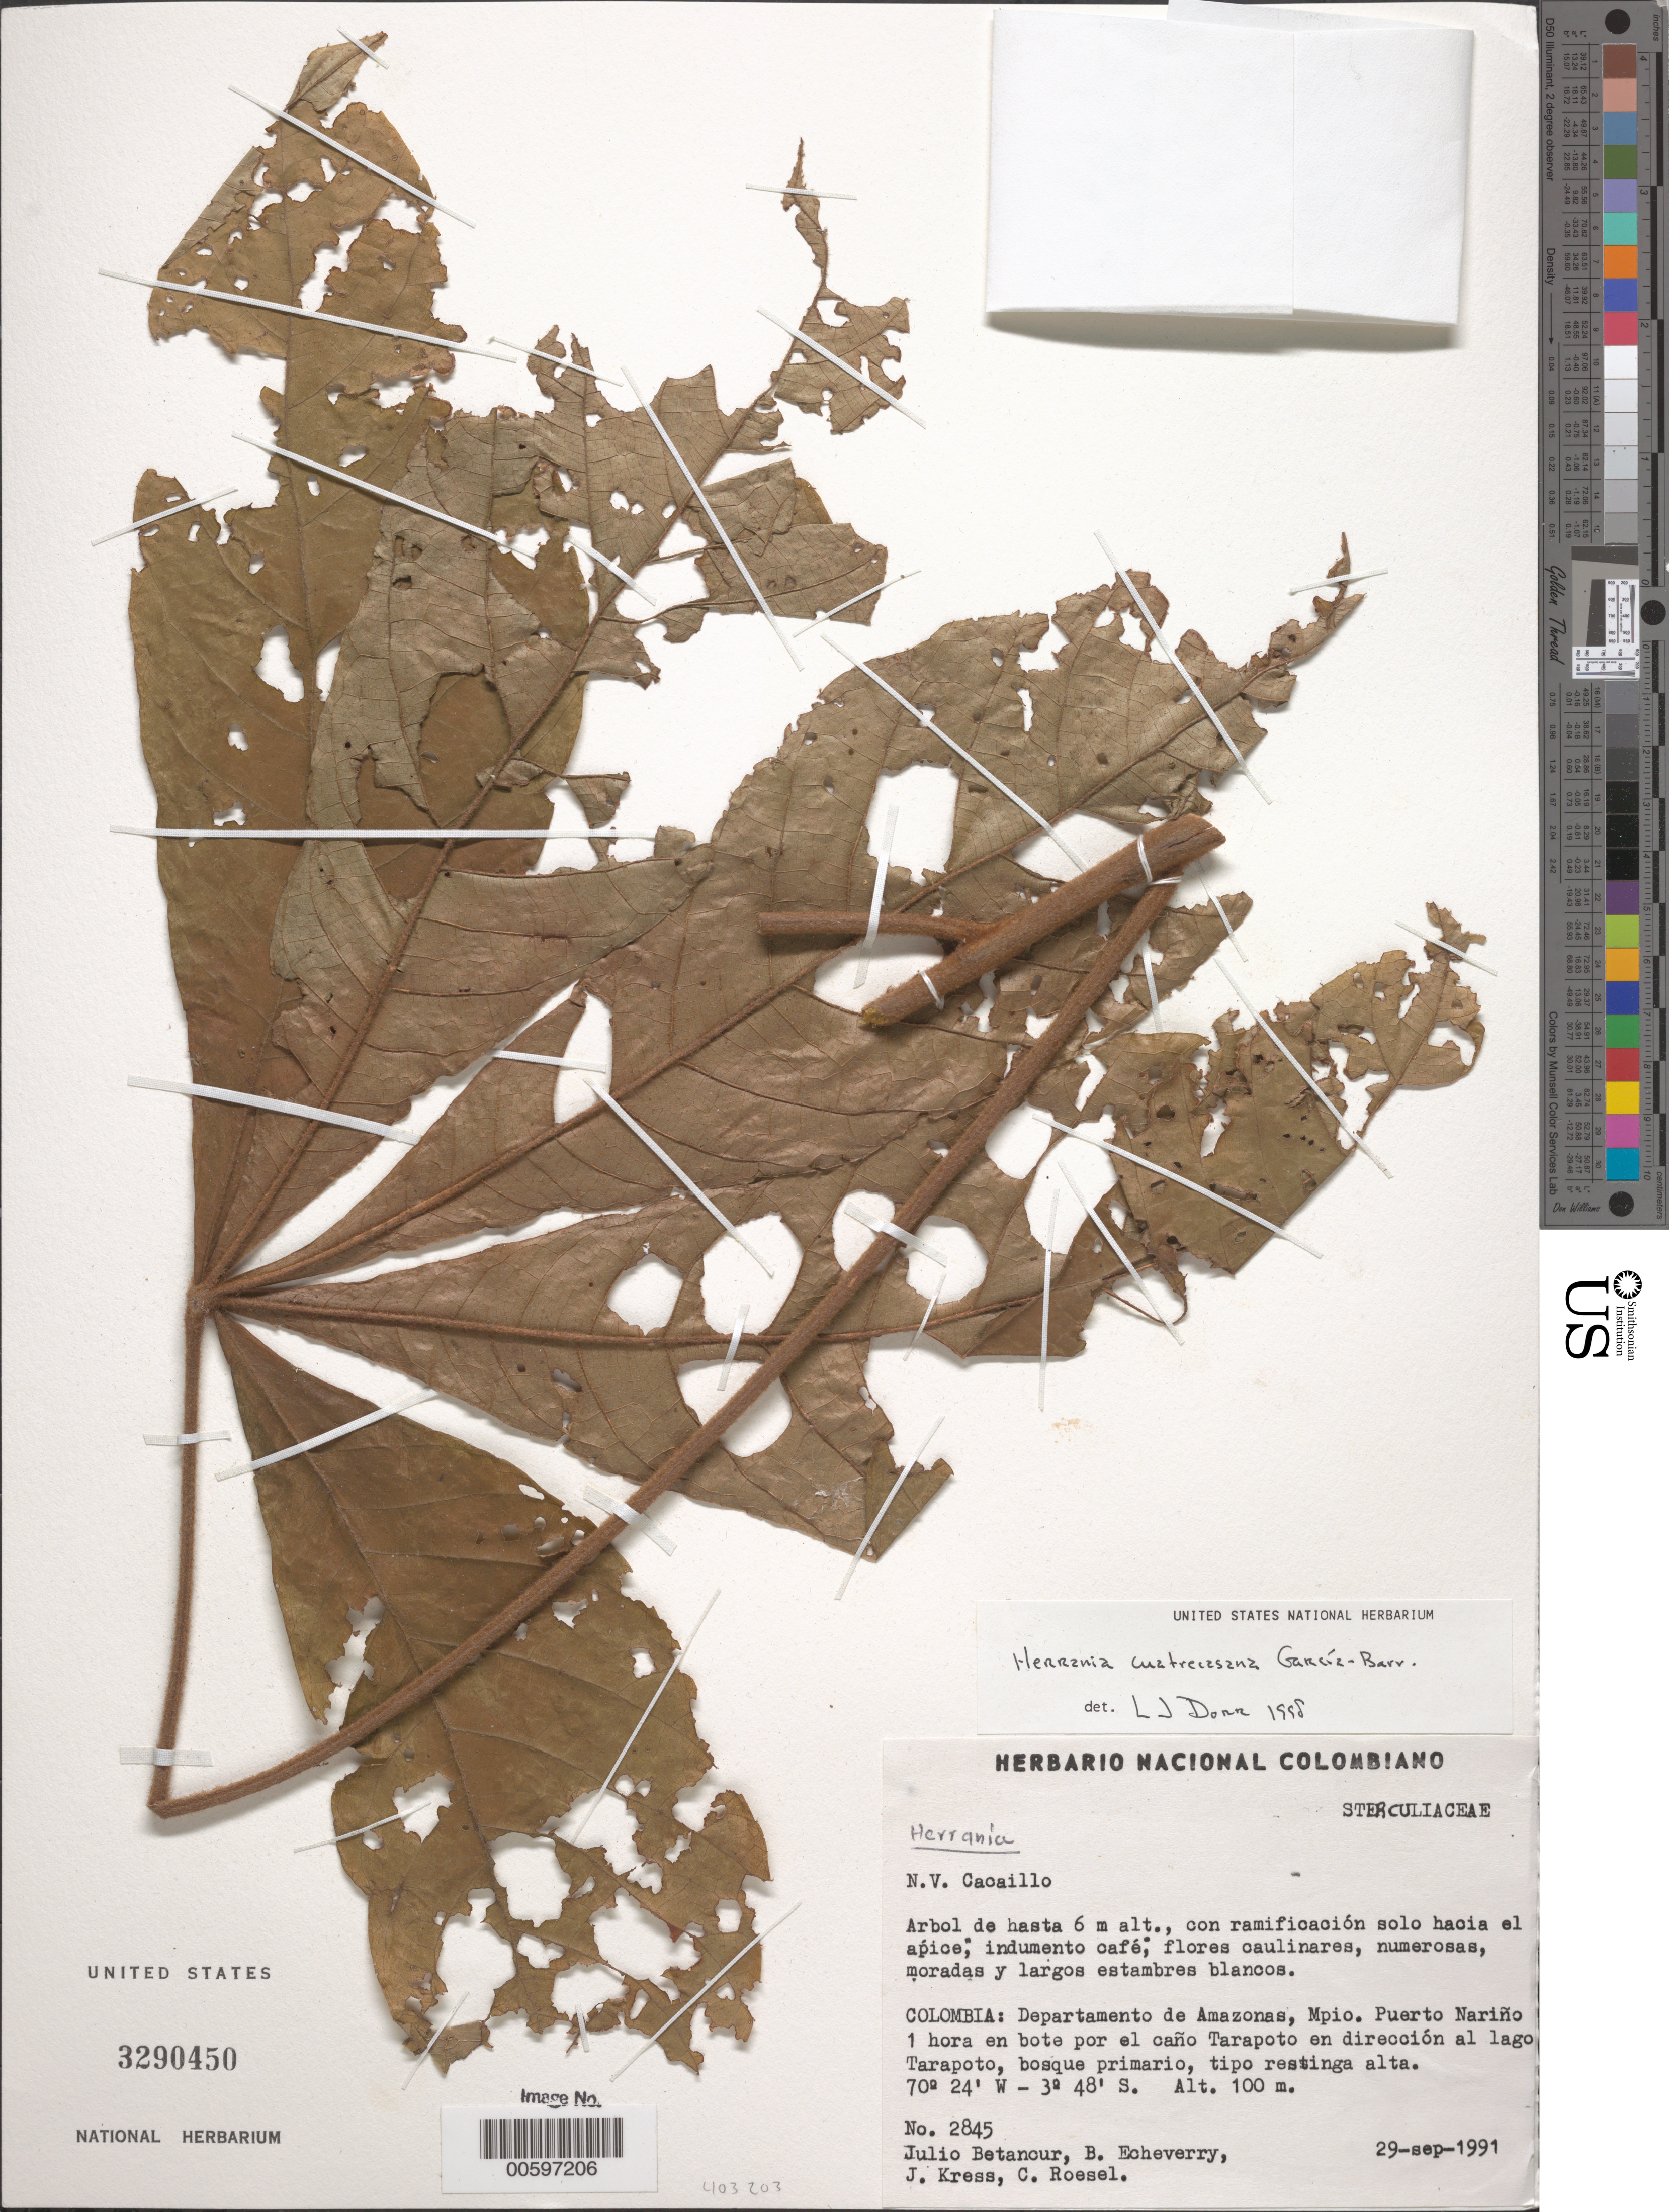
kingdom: Plantae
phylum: Tracheophyta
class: Magnoliopsida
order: Malvales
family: Malvaceae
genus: Herrania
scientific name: Herrania cuatrecasana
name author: García-Barr.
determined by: Dorr, L. J., (BOT), Smithsonian Institution - National Museum of Natural History (UNITED STATES)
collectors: J. C. Betancur, B. Echeverry, W. J. Kress & C. S. Roesel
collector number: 2845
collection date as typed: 29 Sep 1991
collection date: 1991-09-29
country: Colombia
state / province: Amazônas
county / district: Puerto Nariño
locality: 1 hora en bote por el Caño Tarapoto en dirección al Lago Tarapoto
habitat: bosque primario, tipo restinga alta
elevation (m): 100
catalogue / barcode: US 3290450